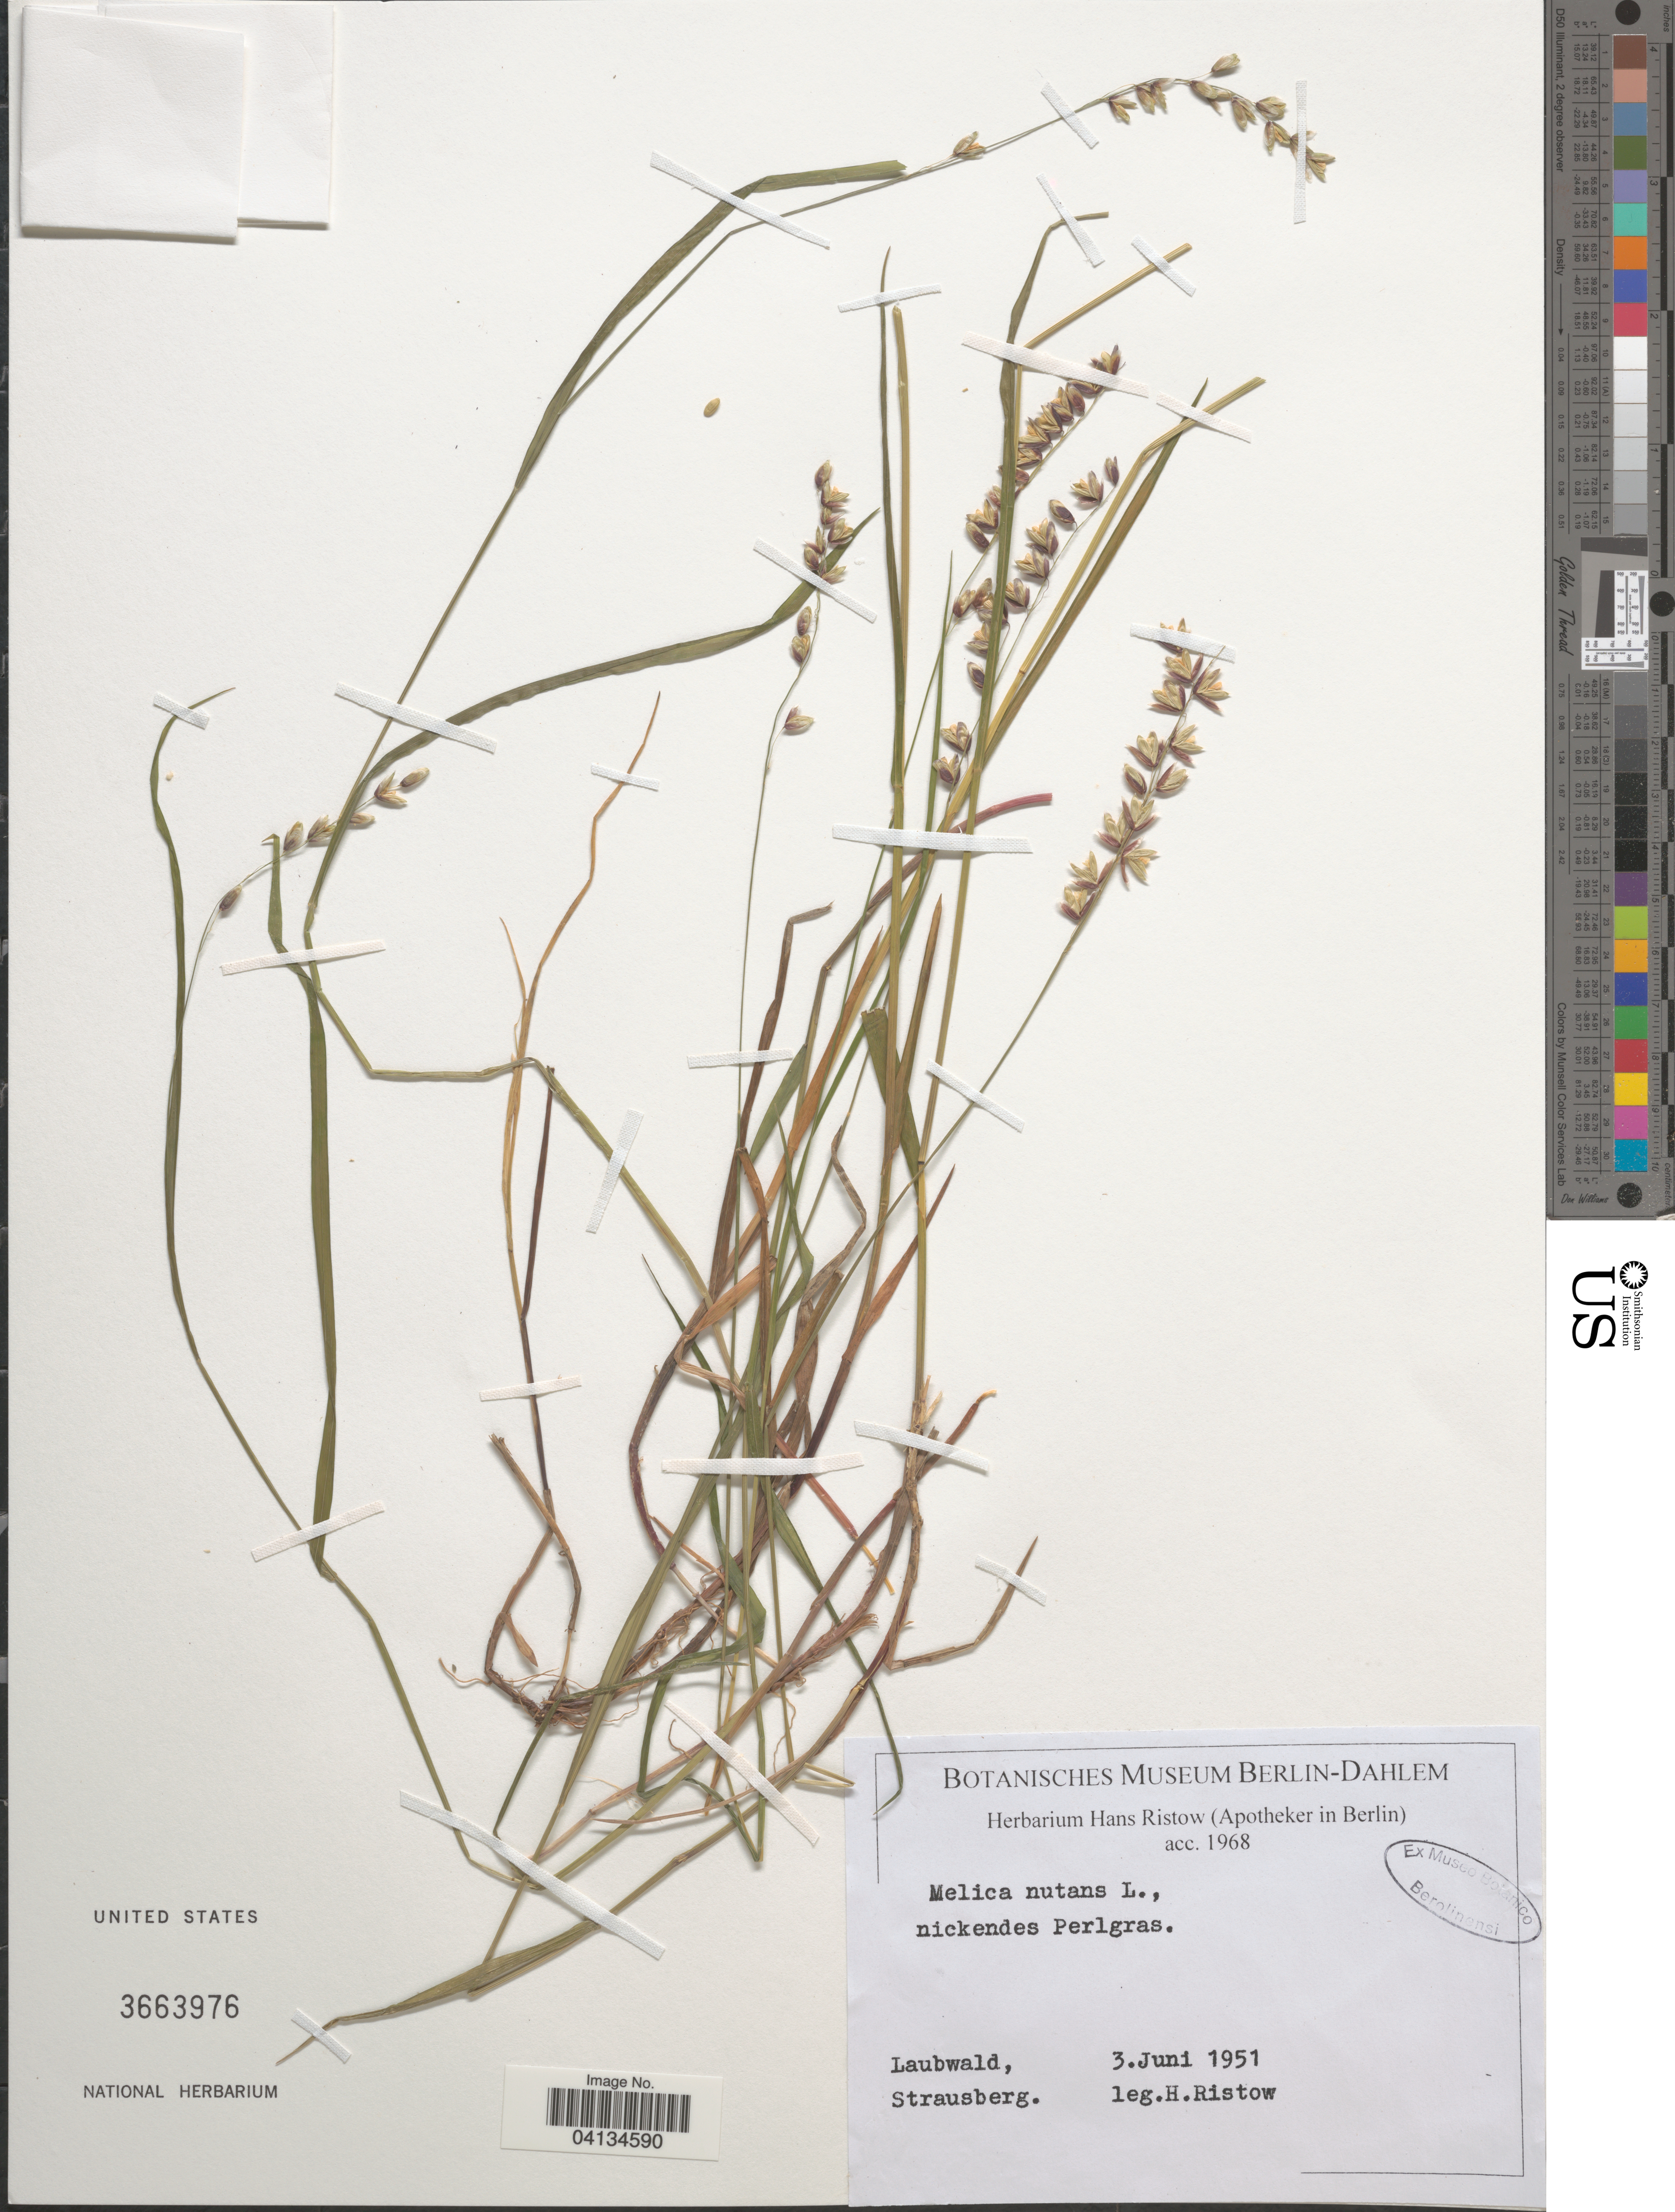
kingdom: Plantae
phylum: Tracheophyta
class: Liliopsida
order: Poales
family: Poaceae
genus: Melica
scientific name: Melica nutans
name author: L.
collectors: H. Ristow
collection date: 1951-06-03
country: Germany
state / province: Brandenburg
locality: Laubwald, Strausberg.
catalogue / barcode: US 3663976